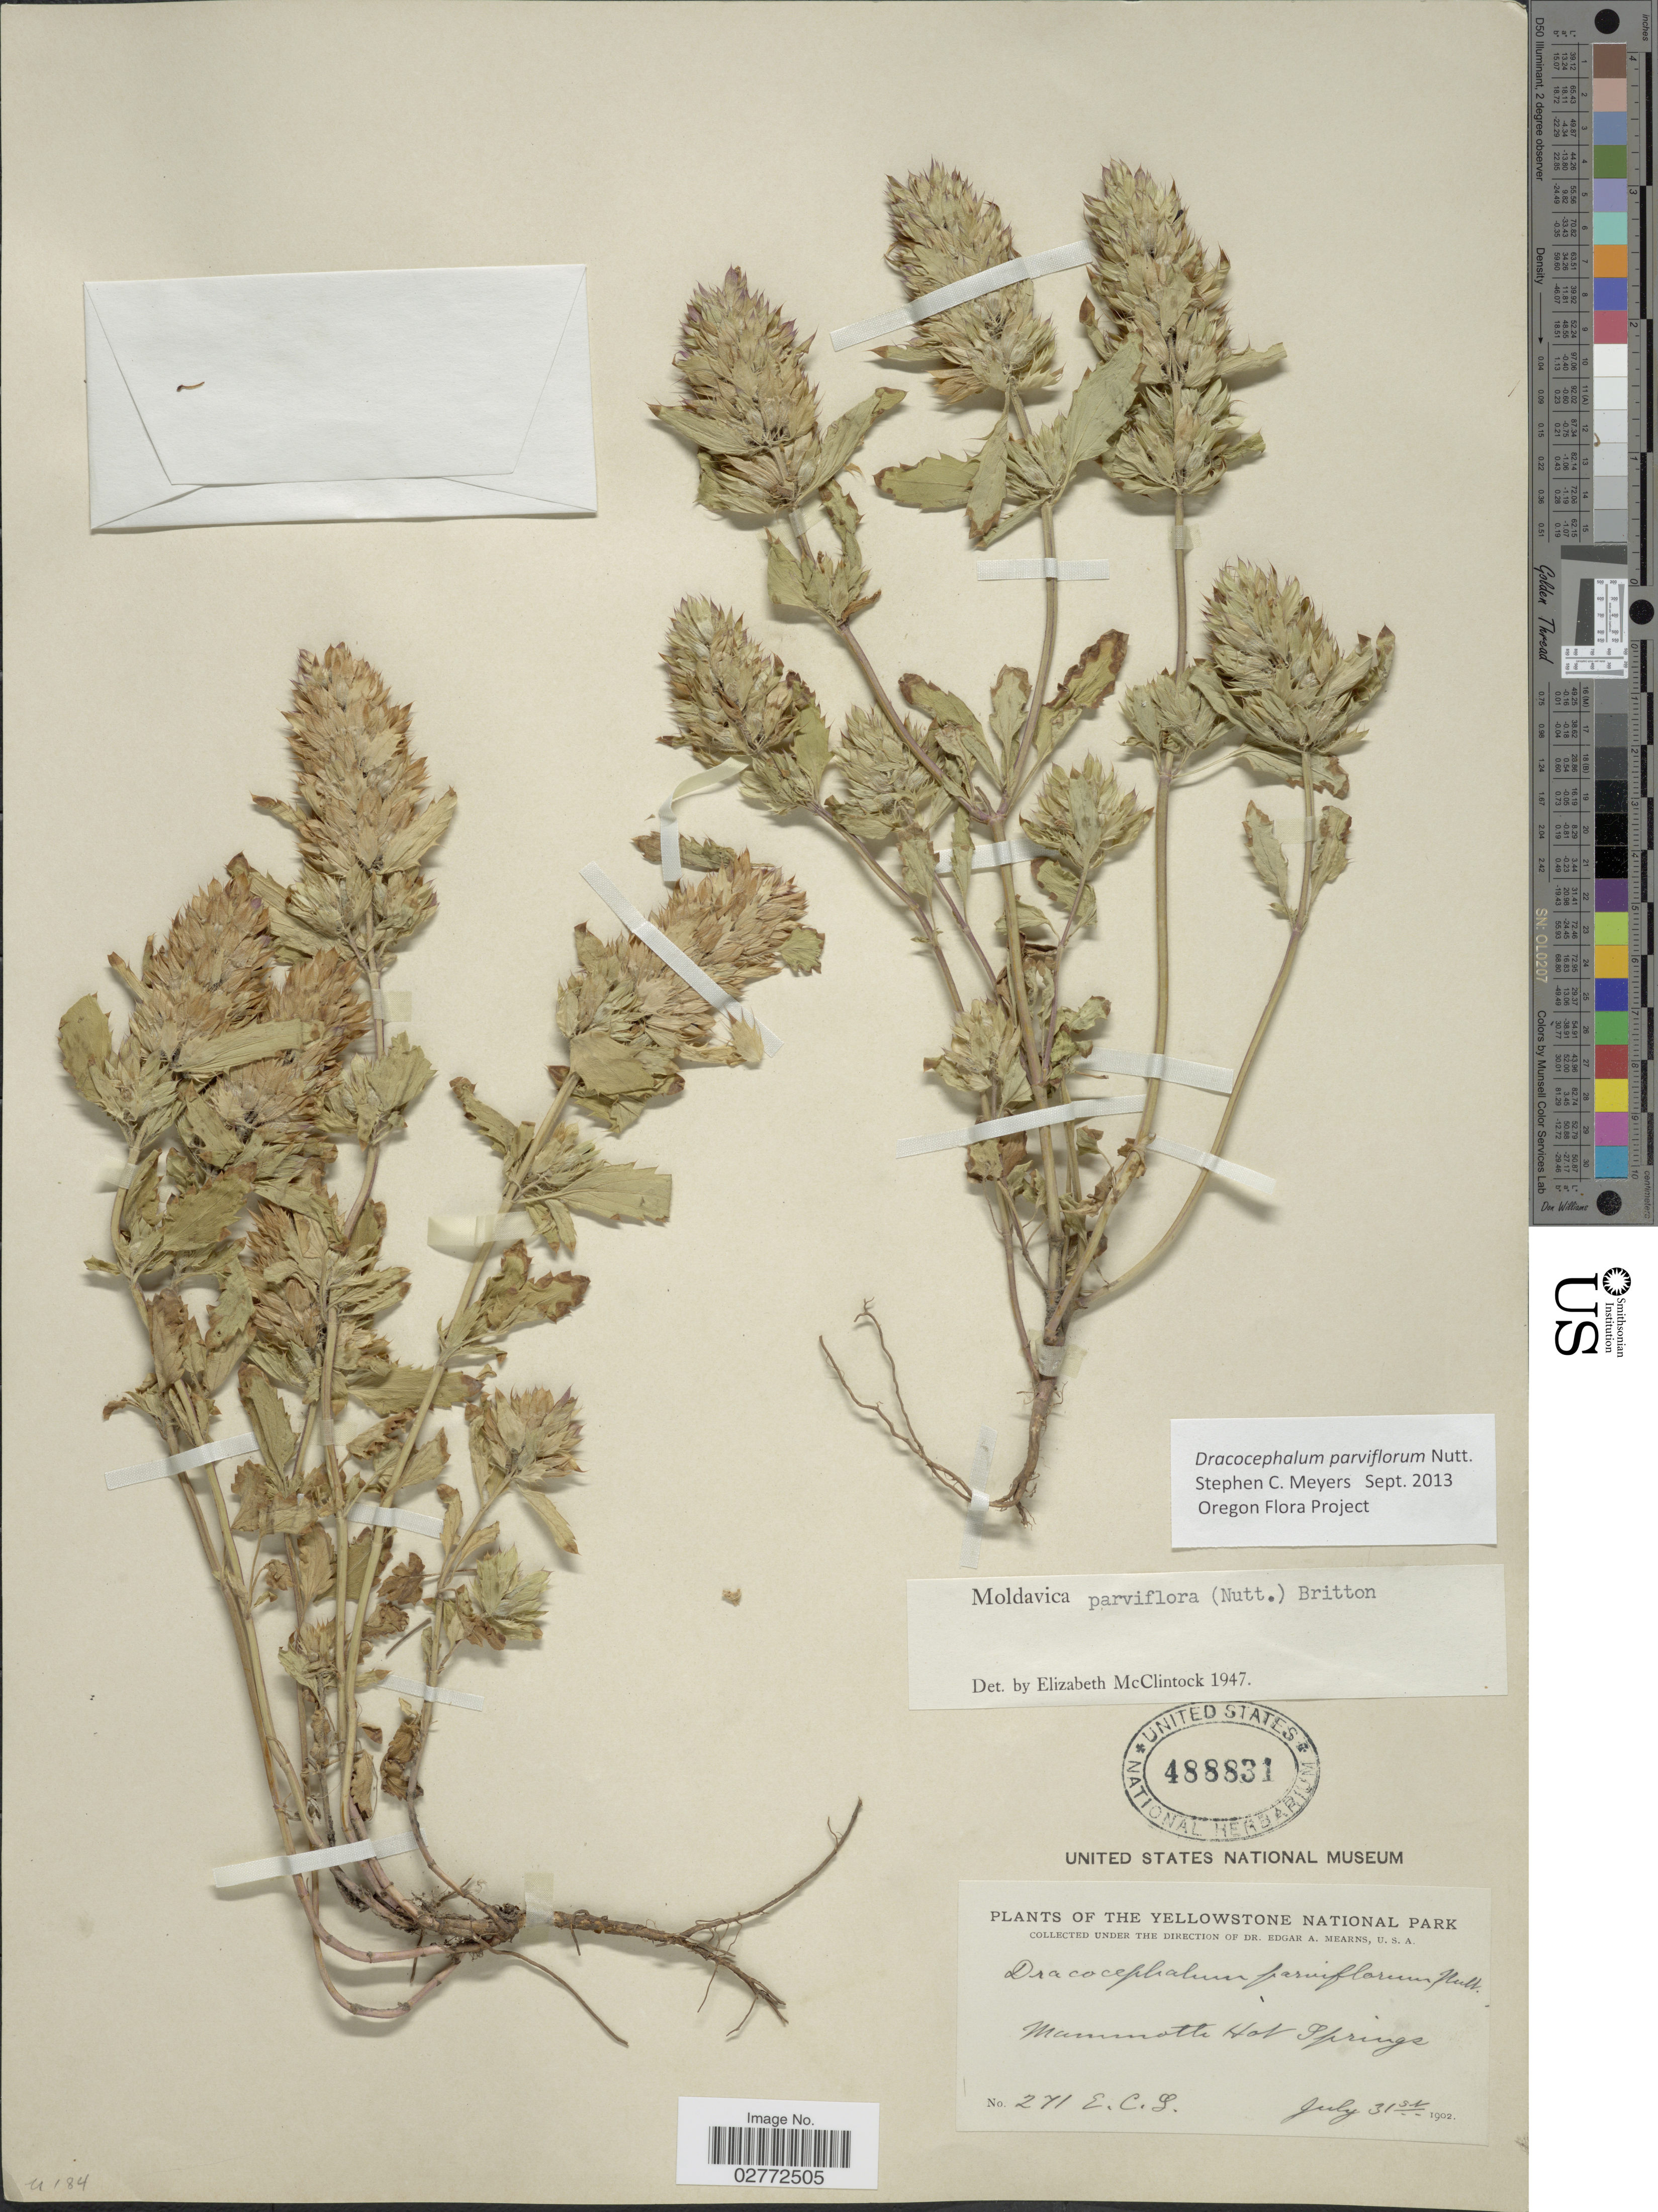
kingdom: Plantae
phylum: Tracheophyta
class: Magnoliopsida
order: Lamiales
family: Lamiaceae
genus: Dracocephalum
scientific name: Dracocephalum parviflorum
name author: Nutt.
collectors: E. C. L.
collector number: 271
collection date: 1902-07-31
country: United States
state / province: Wyoming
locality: The Yellowstone National Park. Mammoth Hot Springs.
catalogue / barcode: US 488831